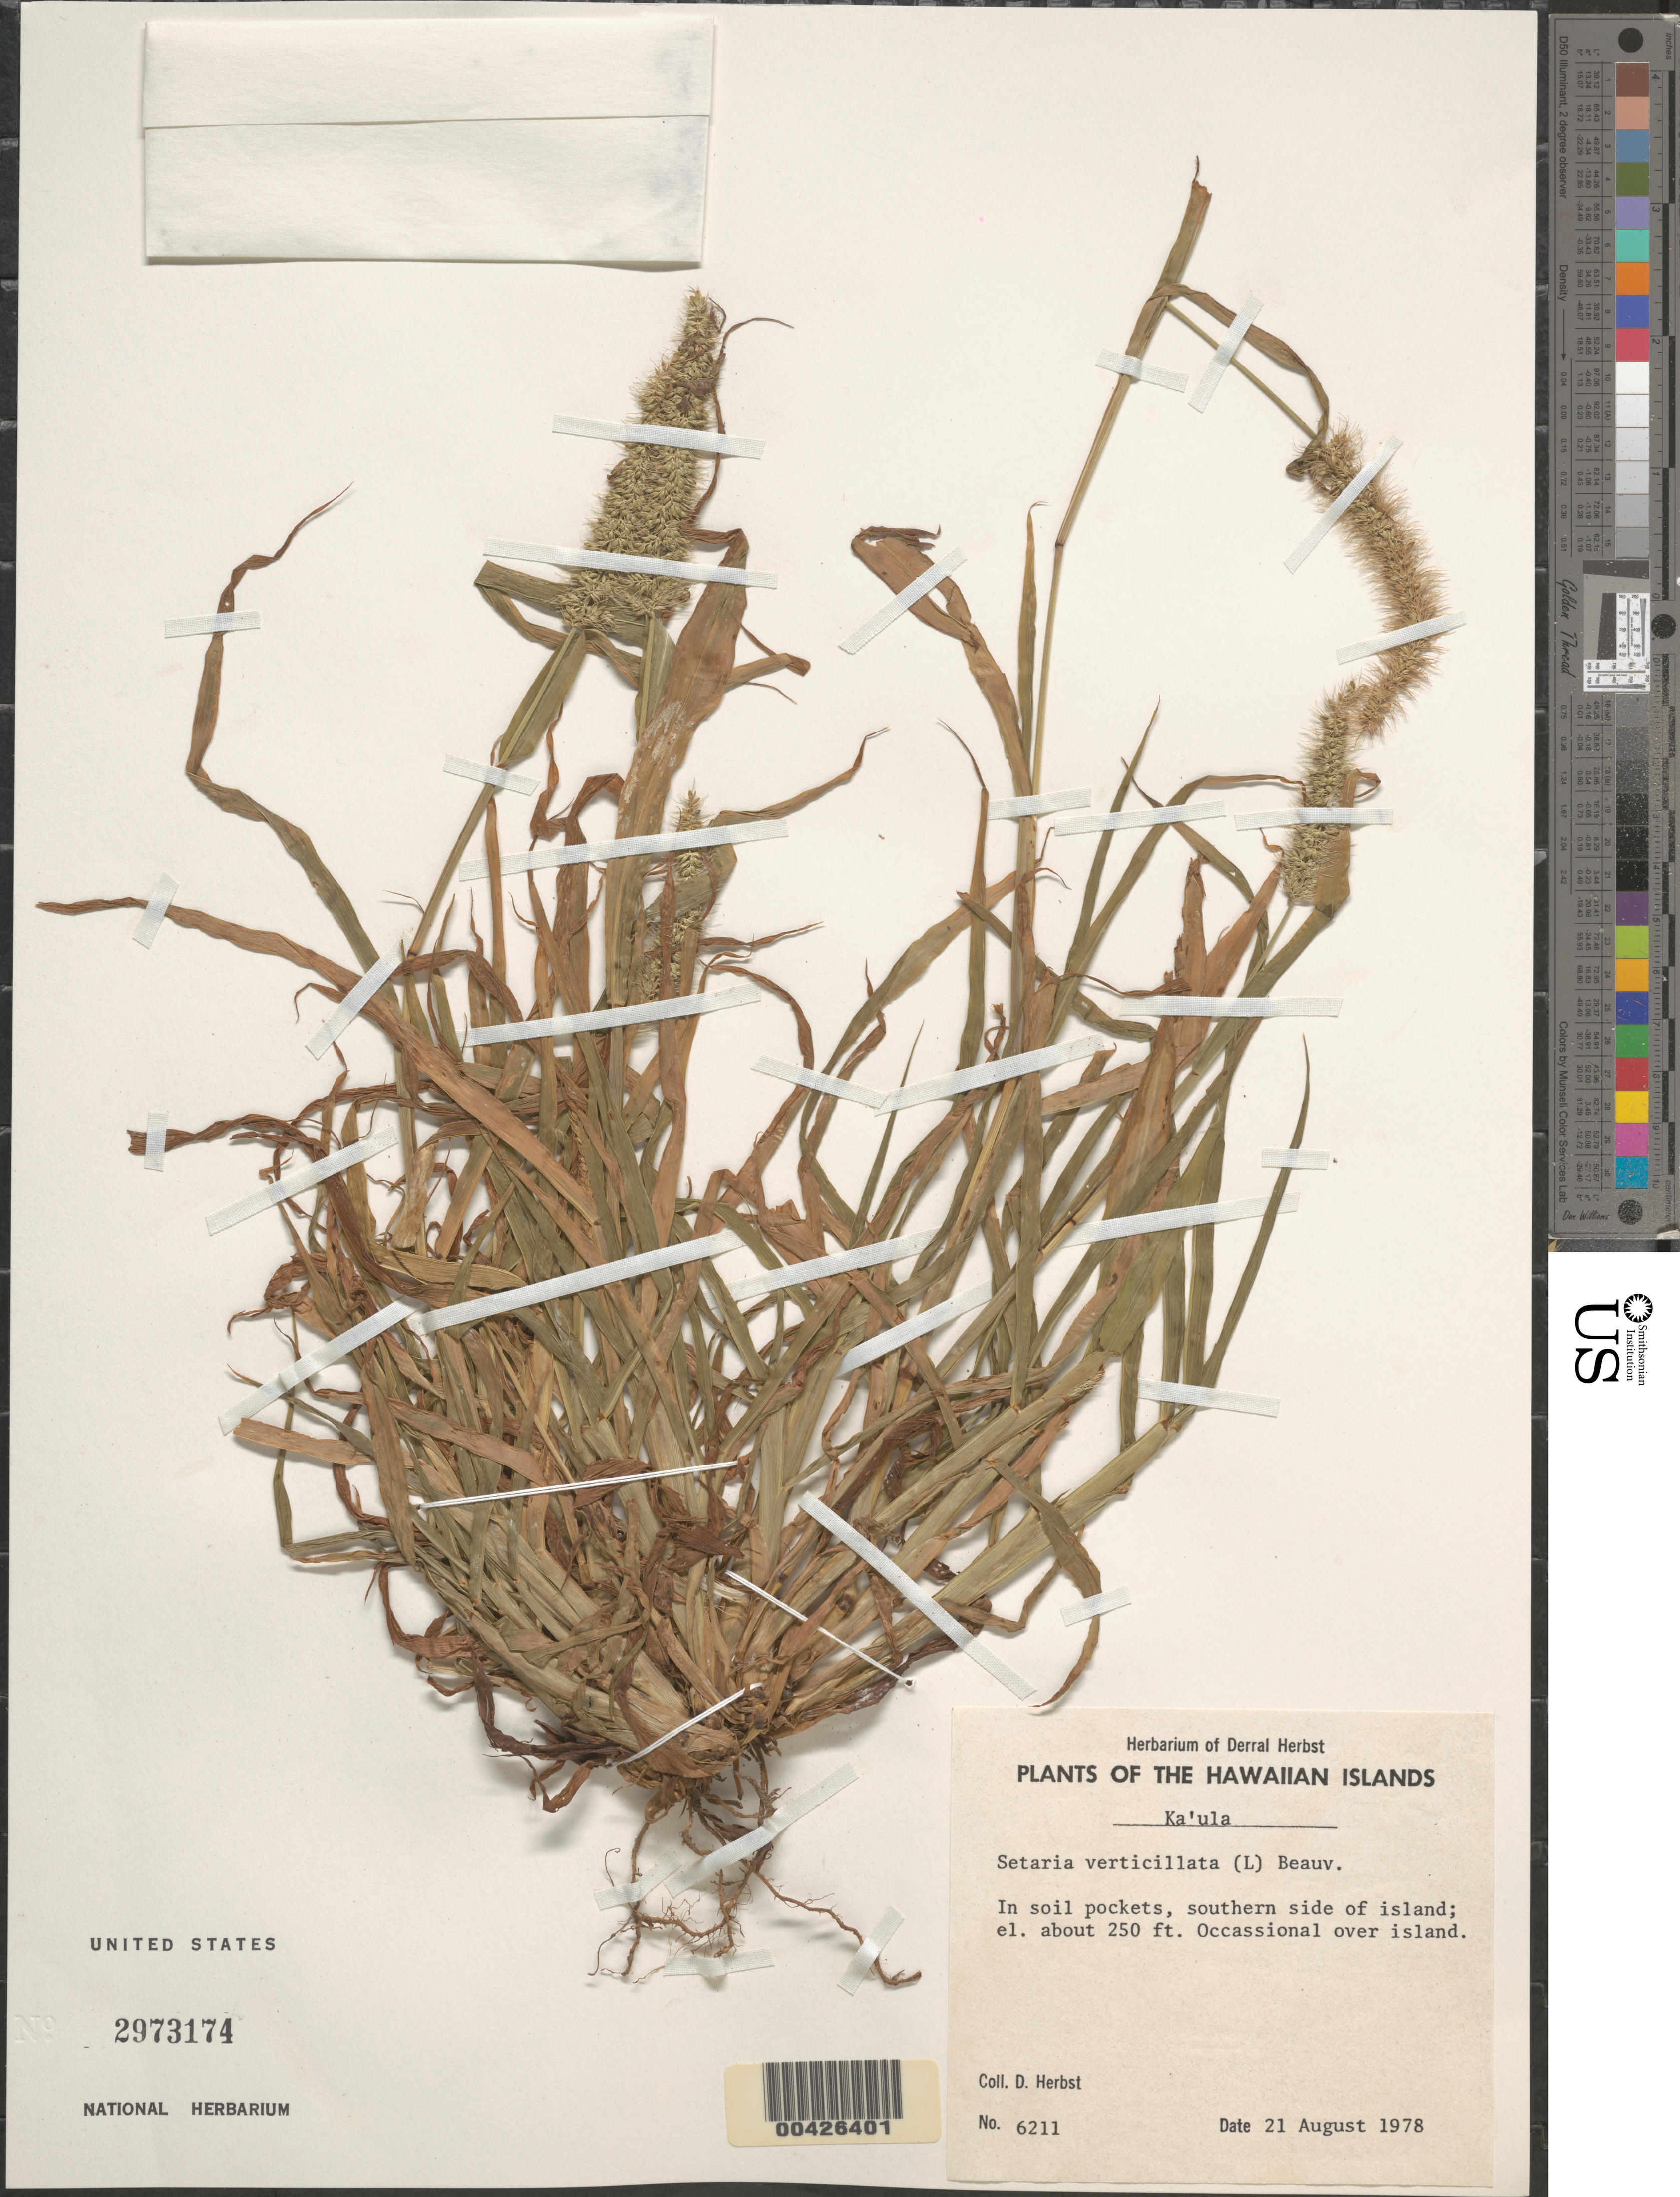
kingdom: Plantae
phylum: Tracheophyta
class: Liliopsida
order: Poales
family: Poaceae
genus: Setaria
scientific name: Setaria adhaerens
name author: (Forssk.) Chiov.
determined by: Wagner, W. L., (BOT), Smithsonian Institution - National Museum of Natural History (UNITED STATES)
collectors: D. R. Herbst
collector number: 6211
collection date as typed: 21 Aug 1978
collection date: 1978-08-21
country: United States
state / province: Hawaii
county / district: Kauai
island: Ka'ula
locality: S side of island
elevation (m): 76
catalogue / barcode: US 2973174